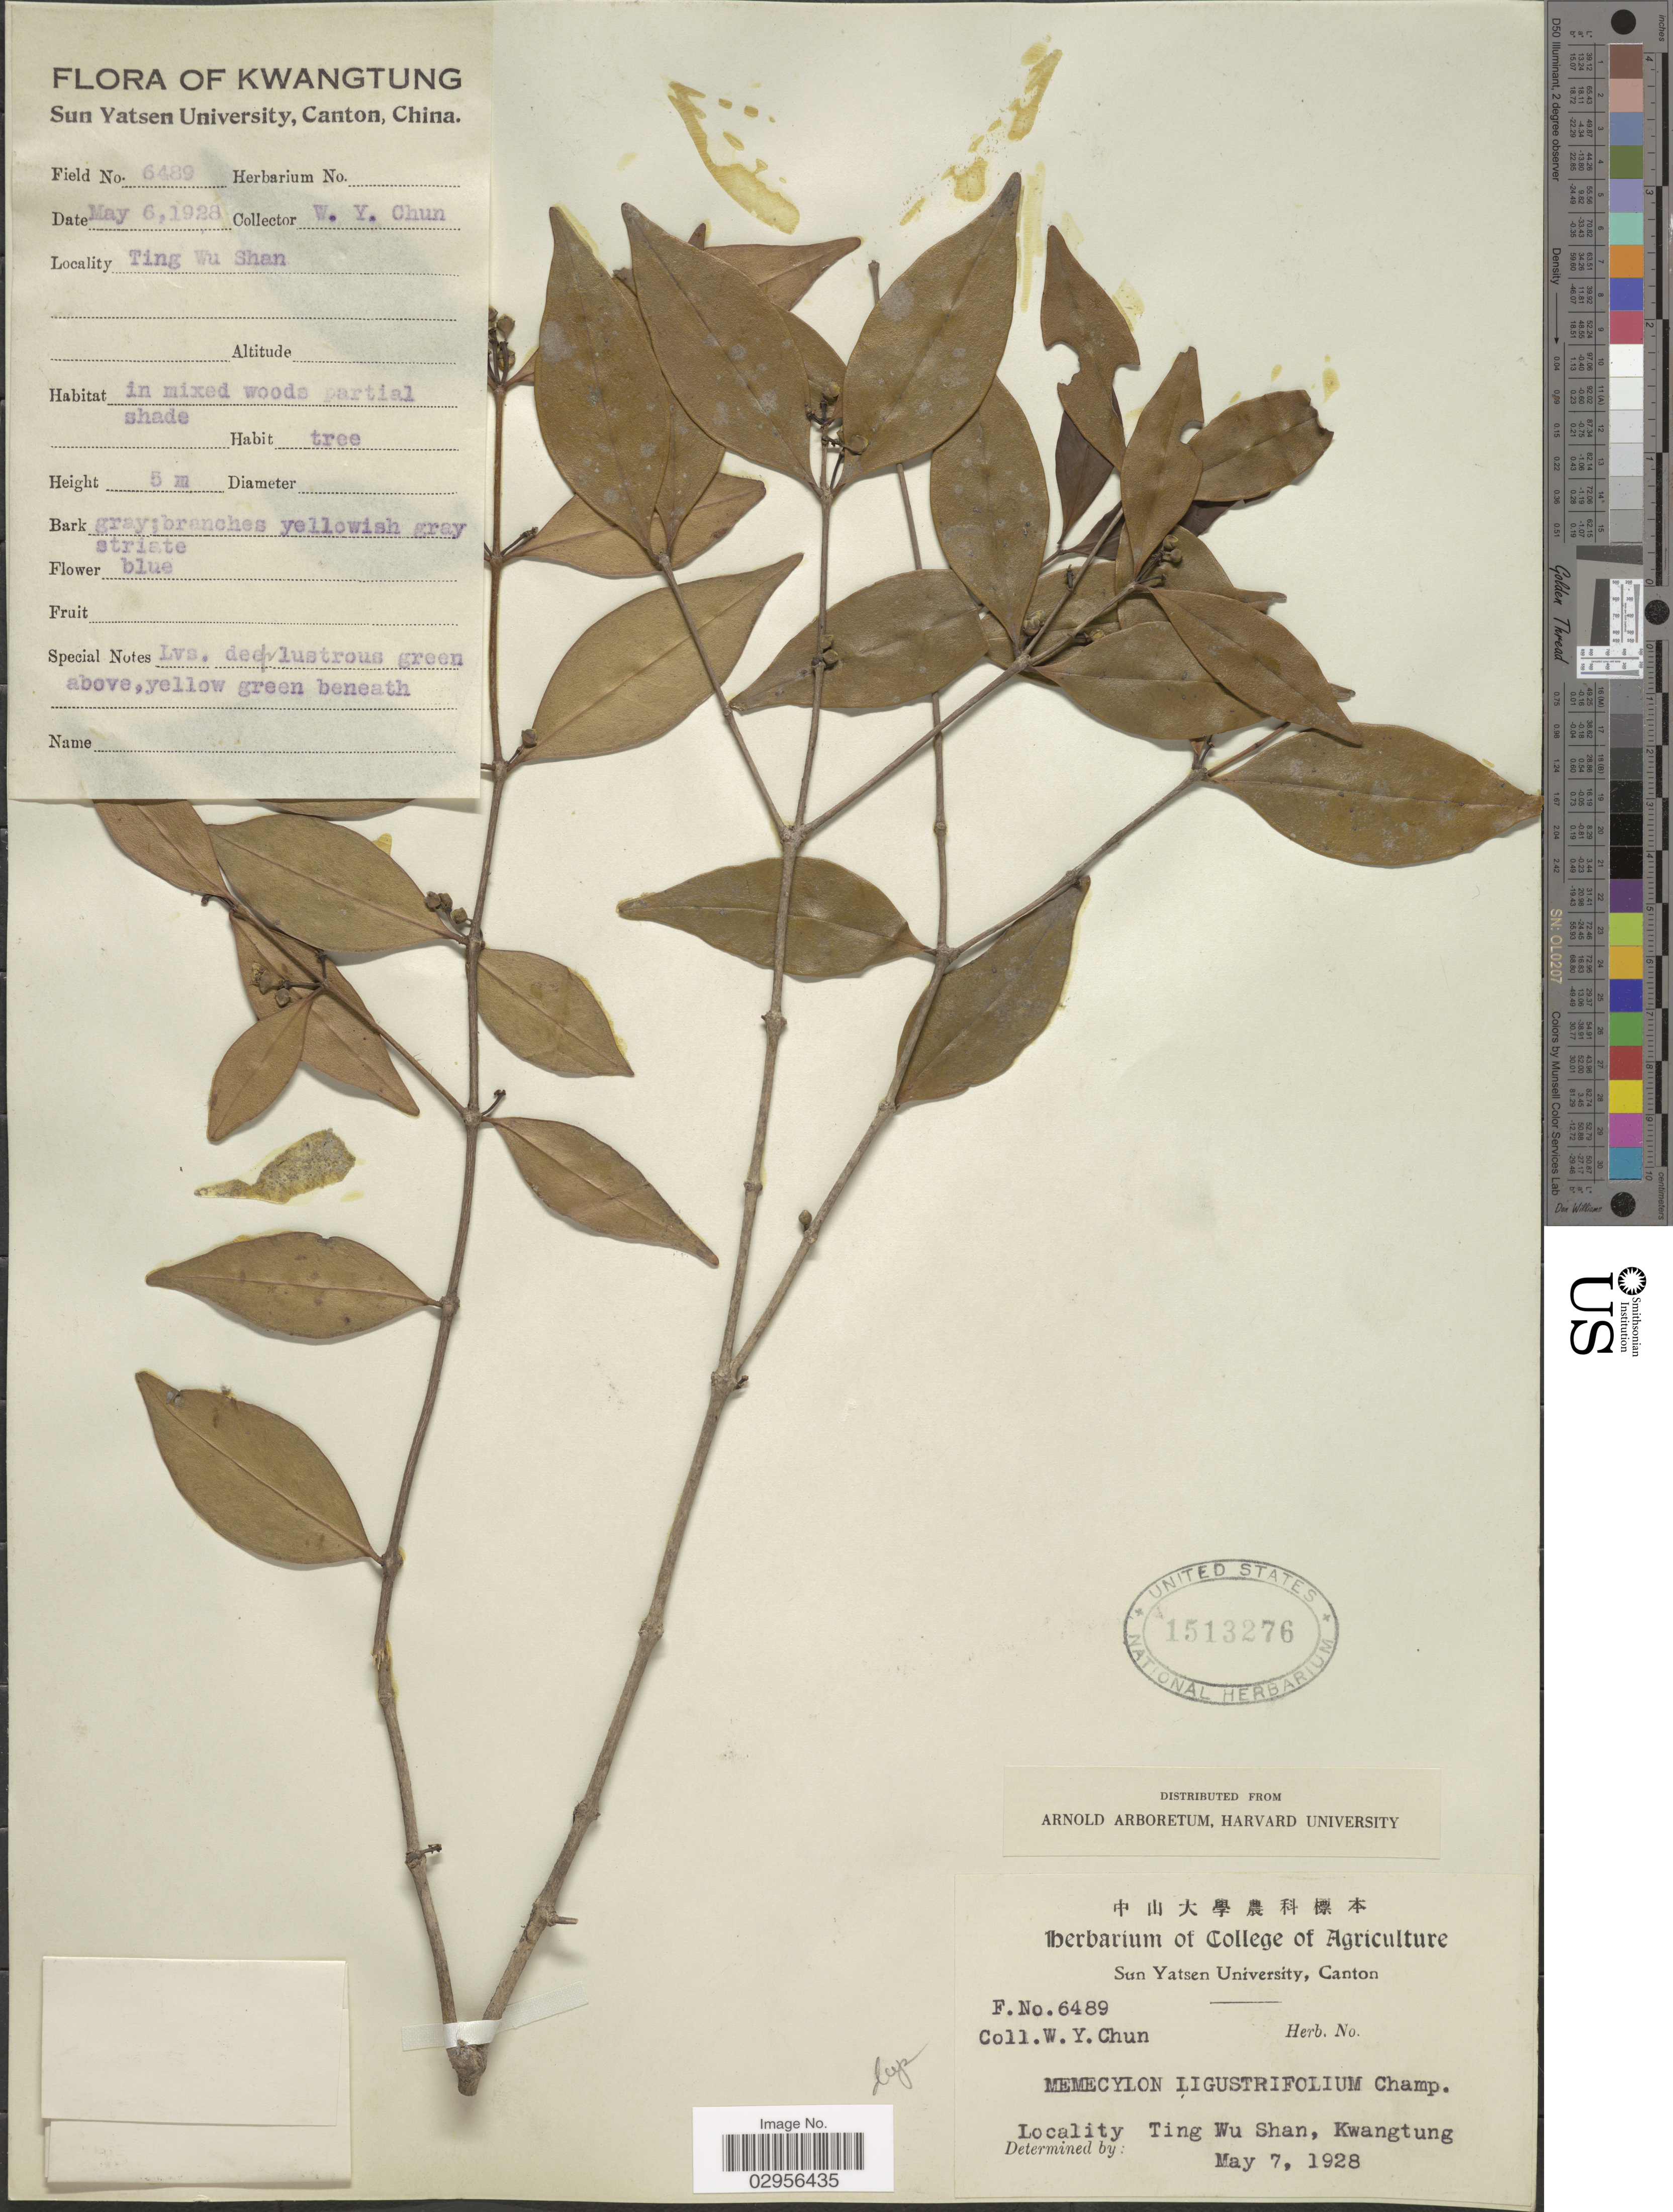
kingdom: Plantae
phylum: Tracheophyta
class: Magnoliopsida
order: Myrtales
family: Melastomataceae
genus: Memecylon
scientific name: Memecylon ligustrifolium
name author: Champ. ex Benth.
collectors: W. Y. Chun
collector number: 6489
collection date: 1928-05-07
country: China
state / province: Guangdong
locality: Ting Wu Shan, Kwangtung.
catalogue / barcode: US 1513276